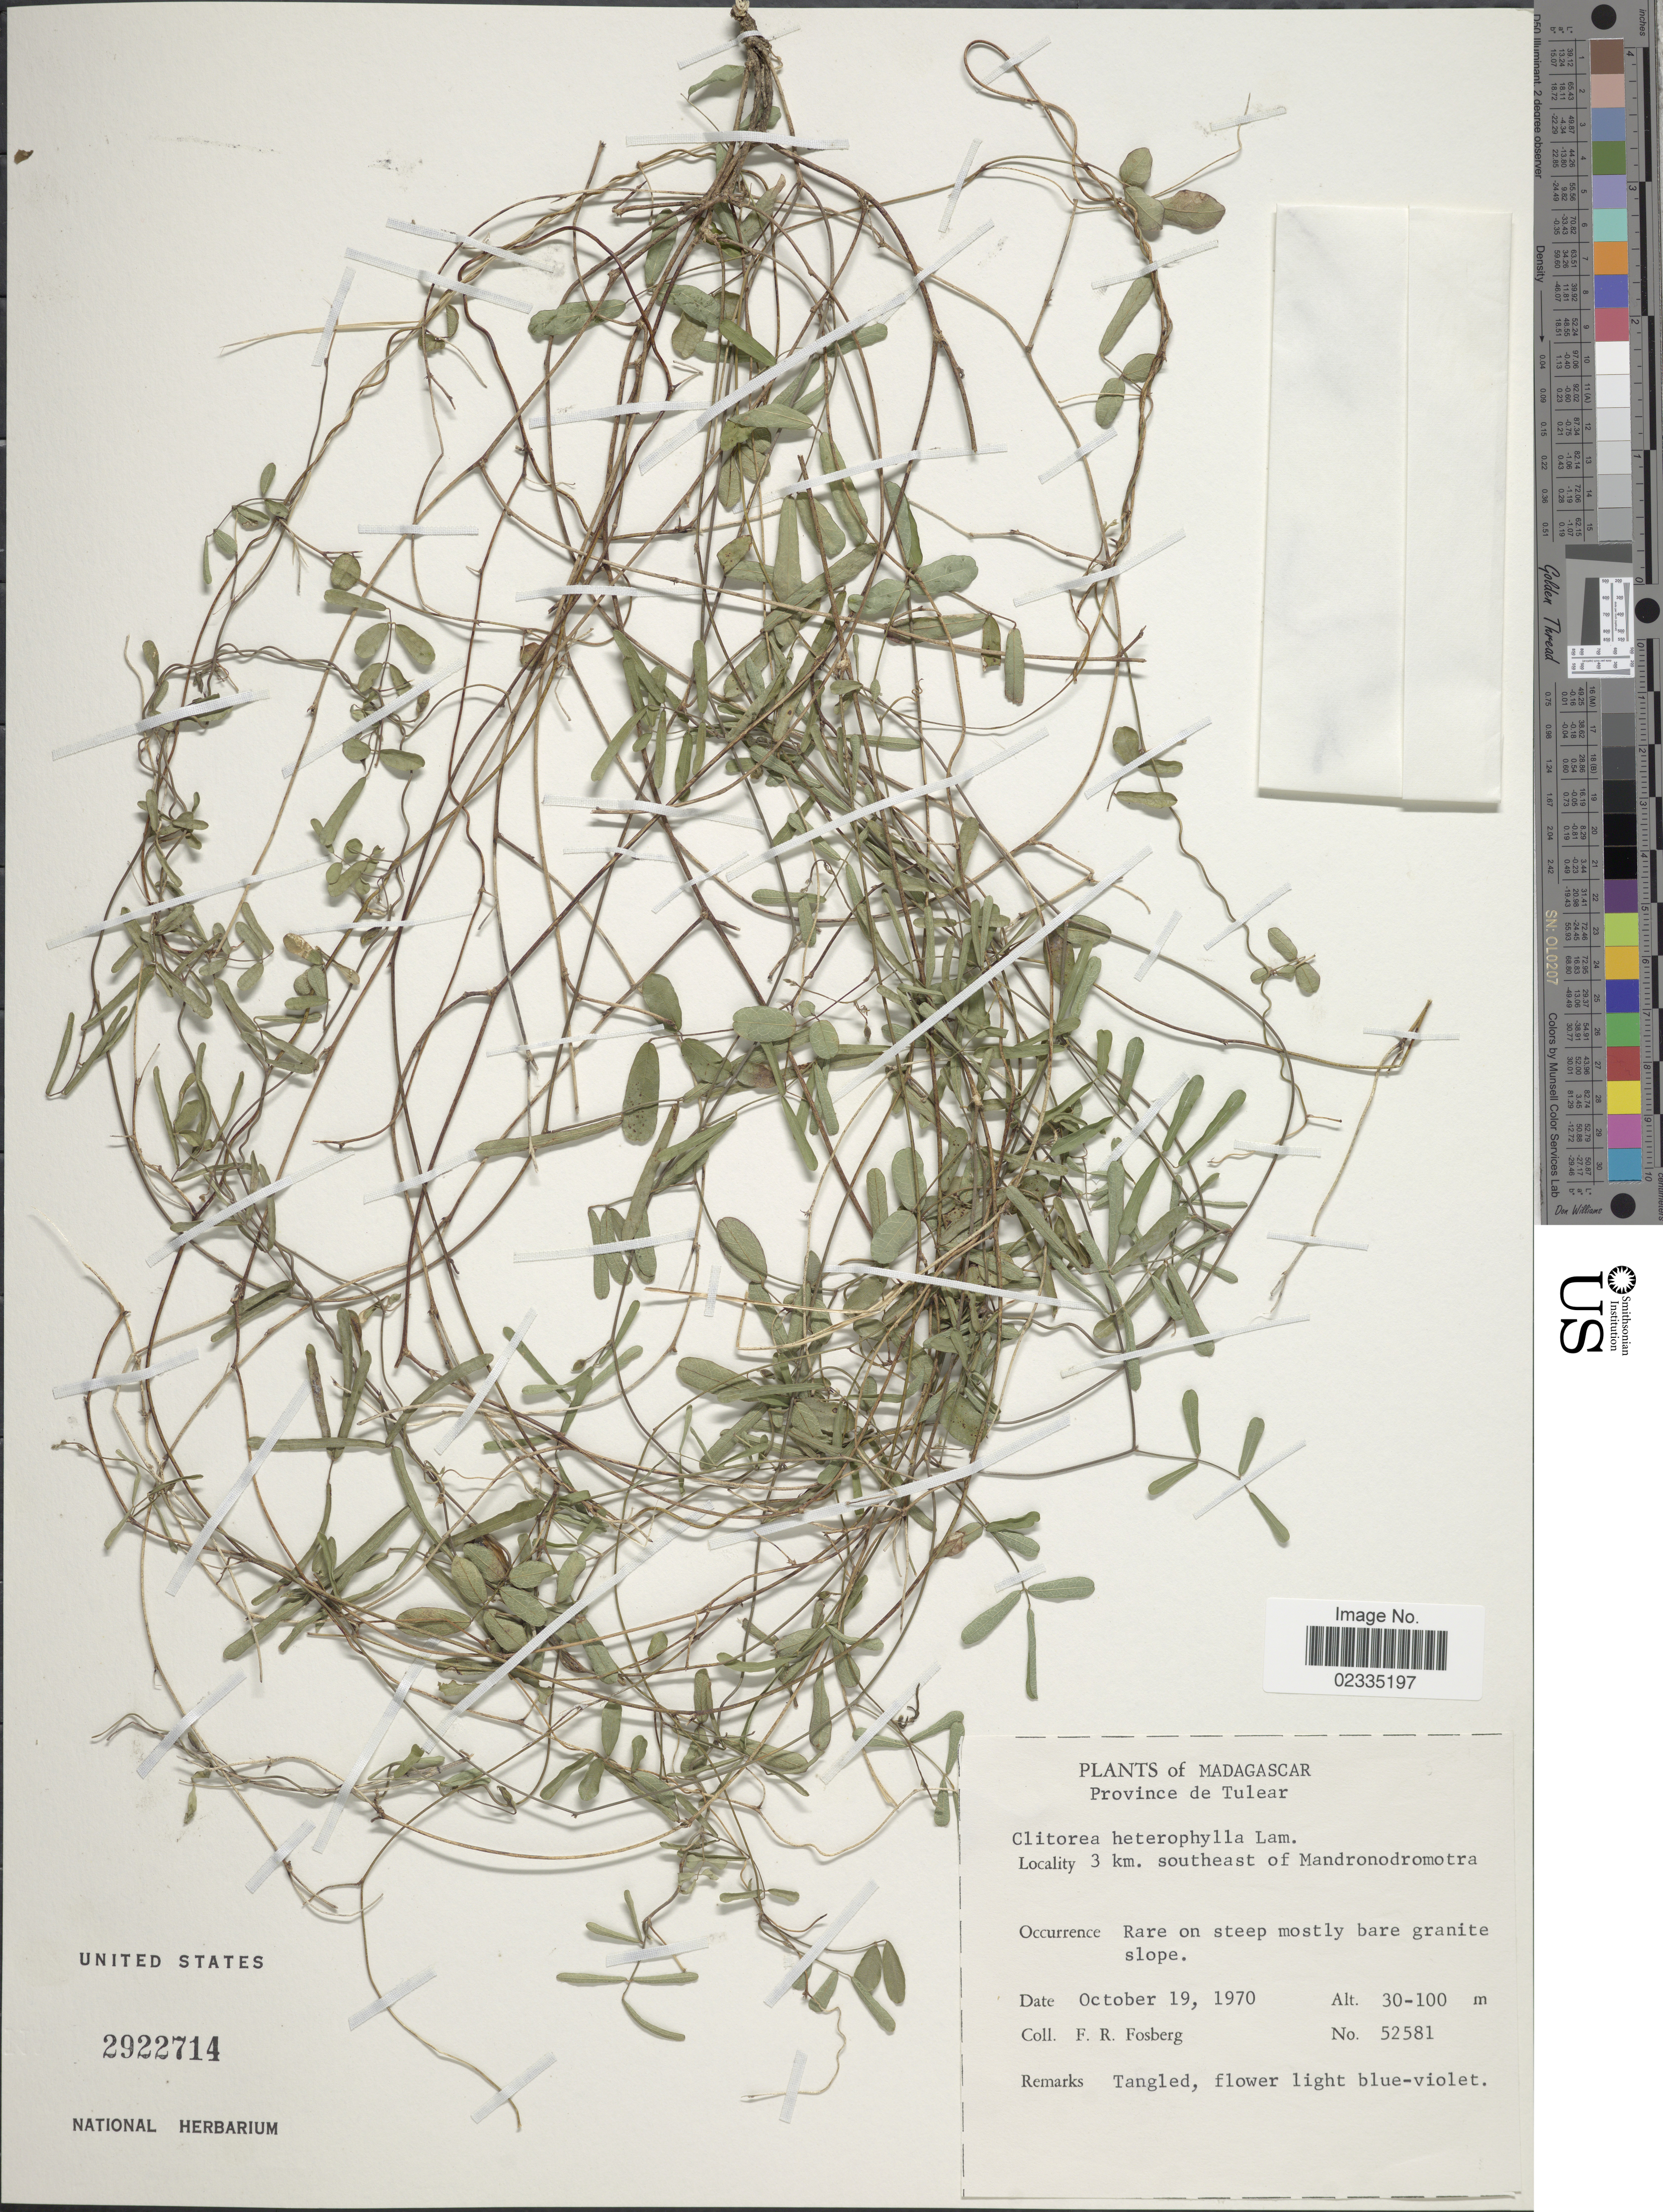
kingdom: Plantae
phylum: Tracheophyta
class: Magnoliopsida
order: Fabales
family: Fabaceae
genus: Clitoria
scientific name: Clitoria heterophylla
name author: Lam.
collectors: F. R. Fosberg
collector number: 52581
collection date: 1970-10-19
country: Madagascar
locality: Province de Tulear, 3 km. southeast of Mandronodromatra, rare on steep mostly bare granite slope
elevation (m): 30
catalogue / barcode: US 2922714